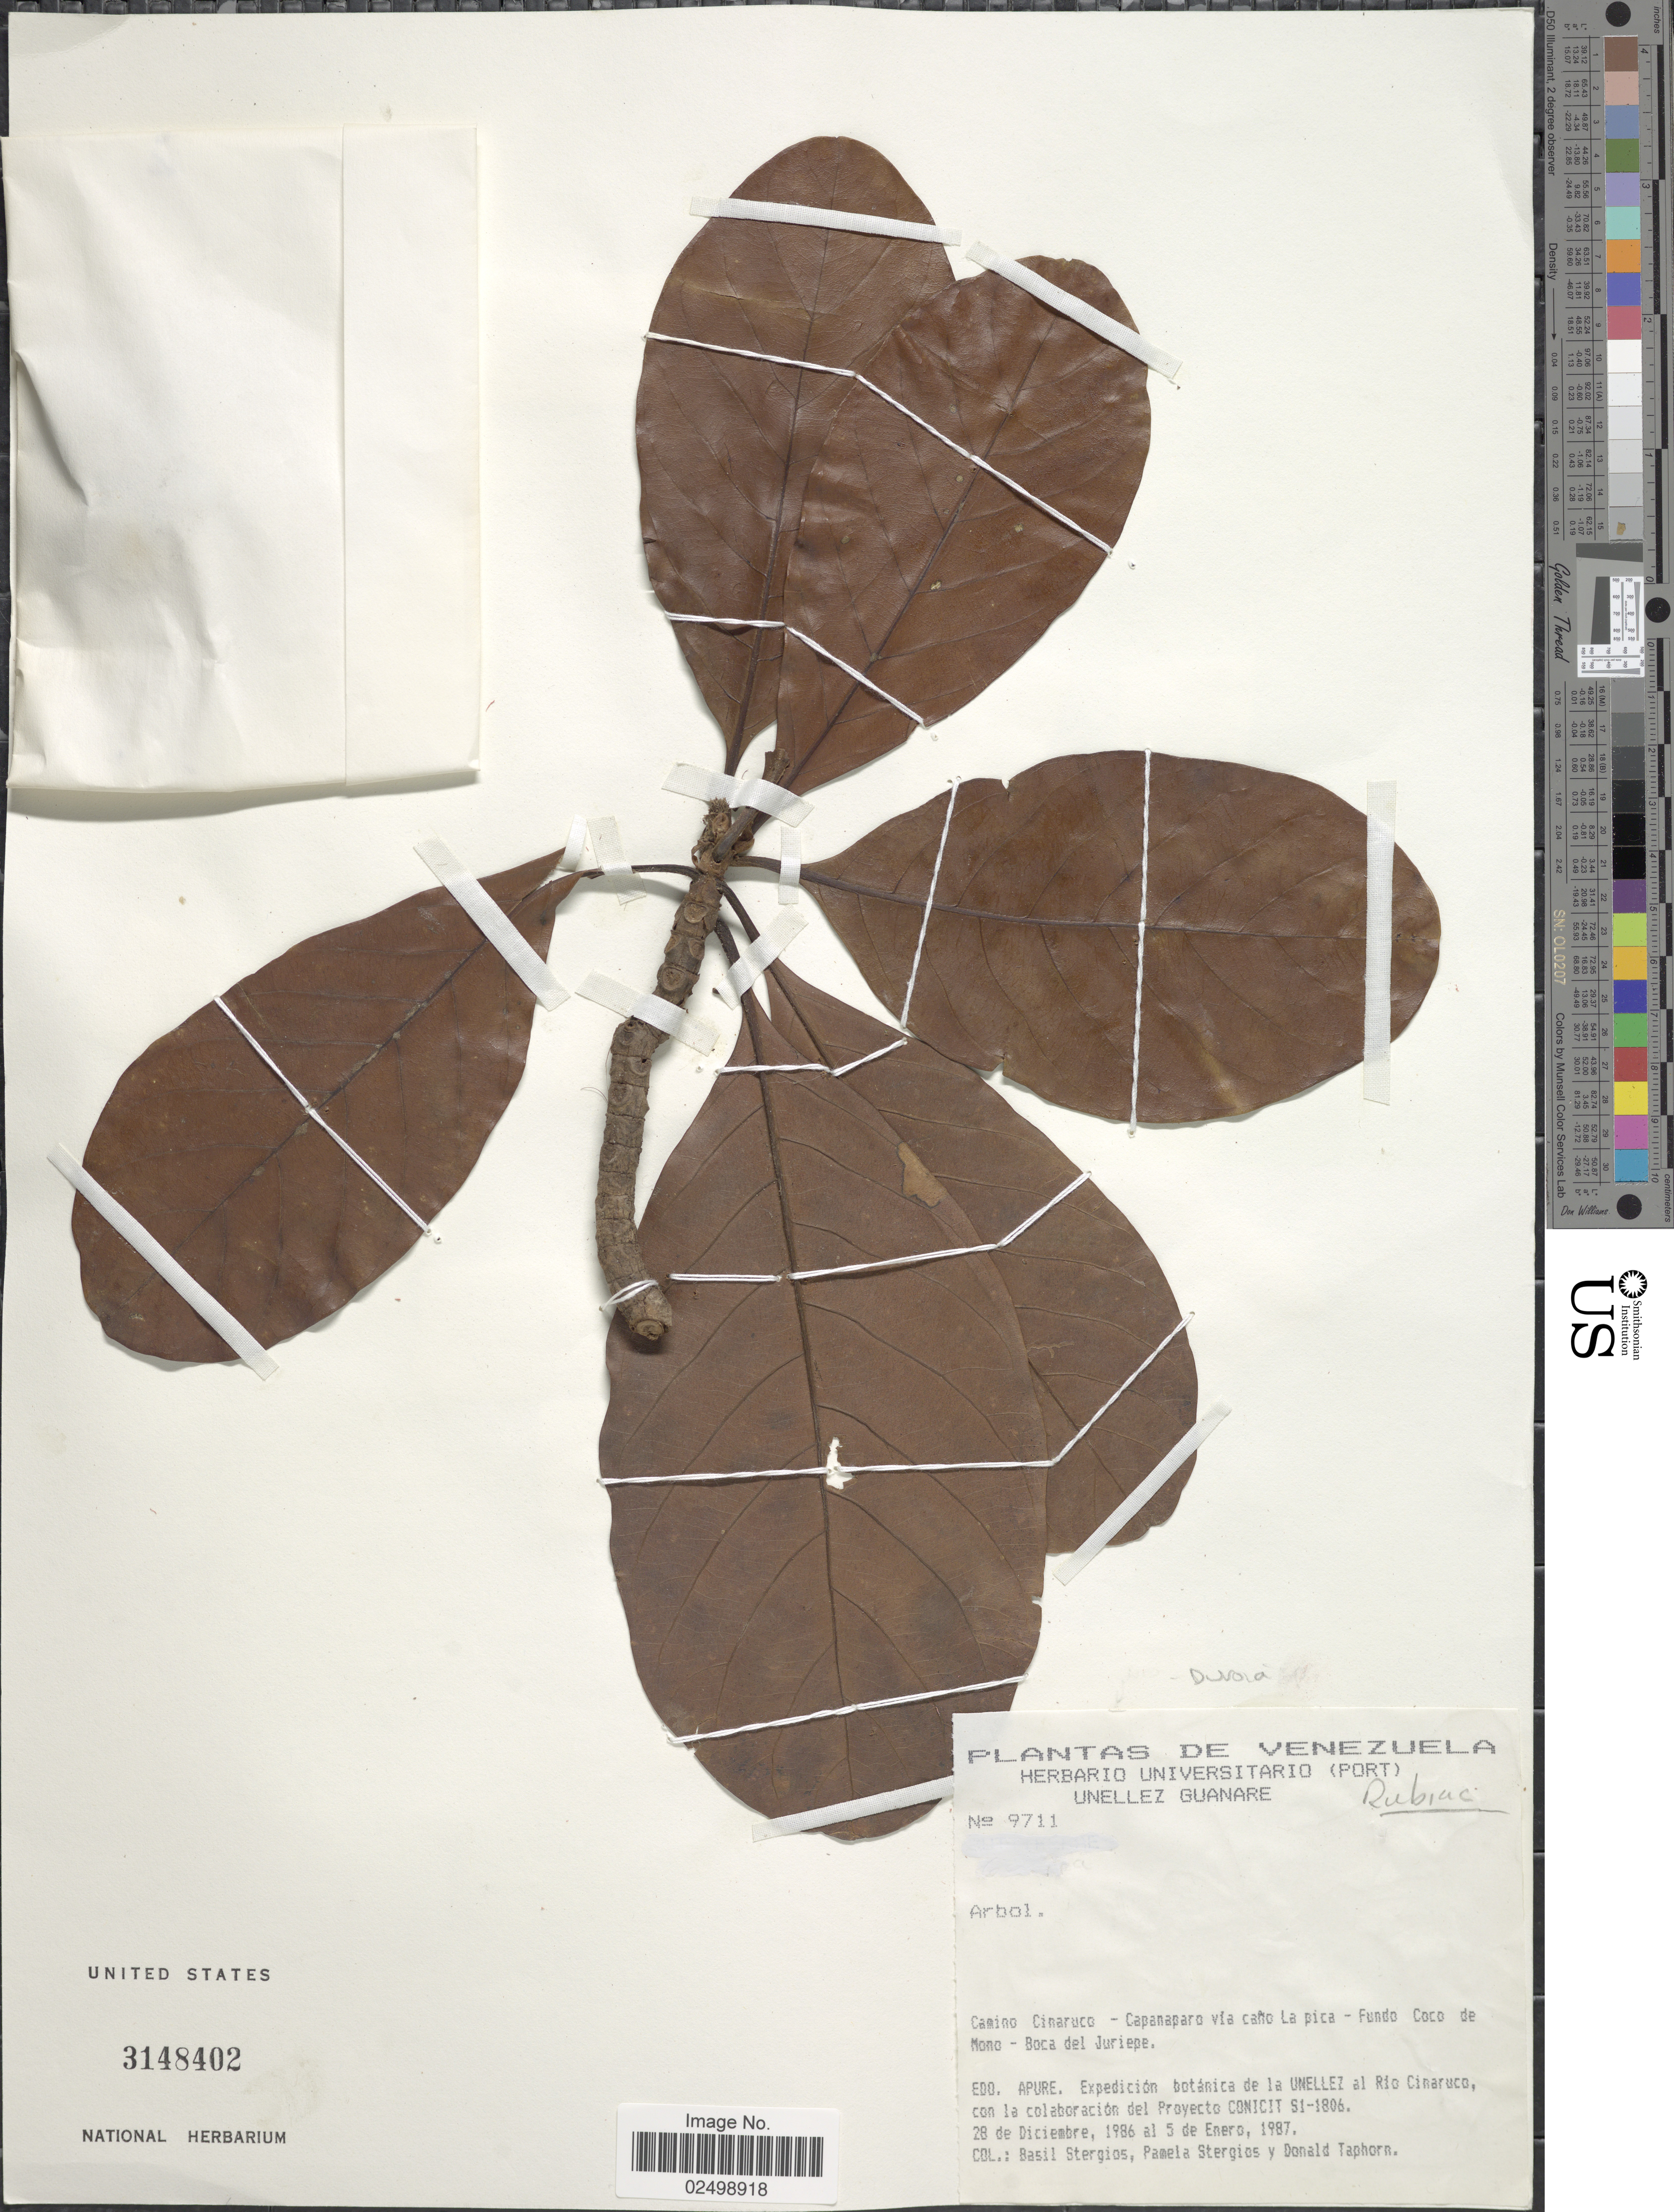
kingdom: Plantae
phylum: Tracheophyta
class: Magnoliopsida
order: Gentianales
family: Rubiaceae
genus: Duroia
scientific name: Duroia sp.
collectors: B. G. Stergios, P. Stergios & D. Taphorn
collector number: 9711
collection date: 1986-12-28/1987-01-05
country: Venezuela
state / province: Apure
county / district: San Fernando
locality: Camino Cinaruco - Capanaparo via cano La pica - Fundo Coco de Mono - Boca del Juriepe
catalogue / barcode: US 3148402